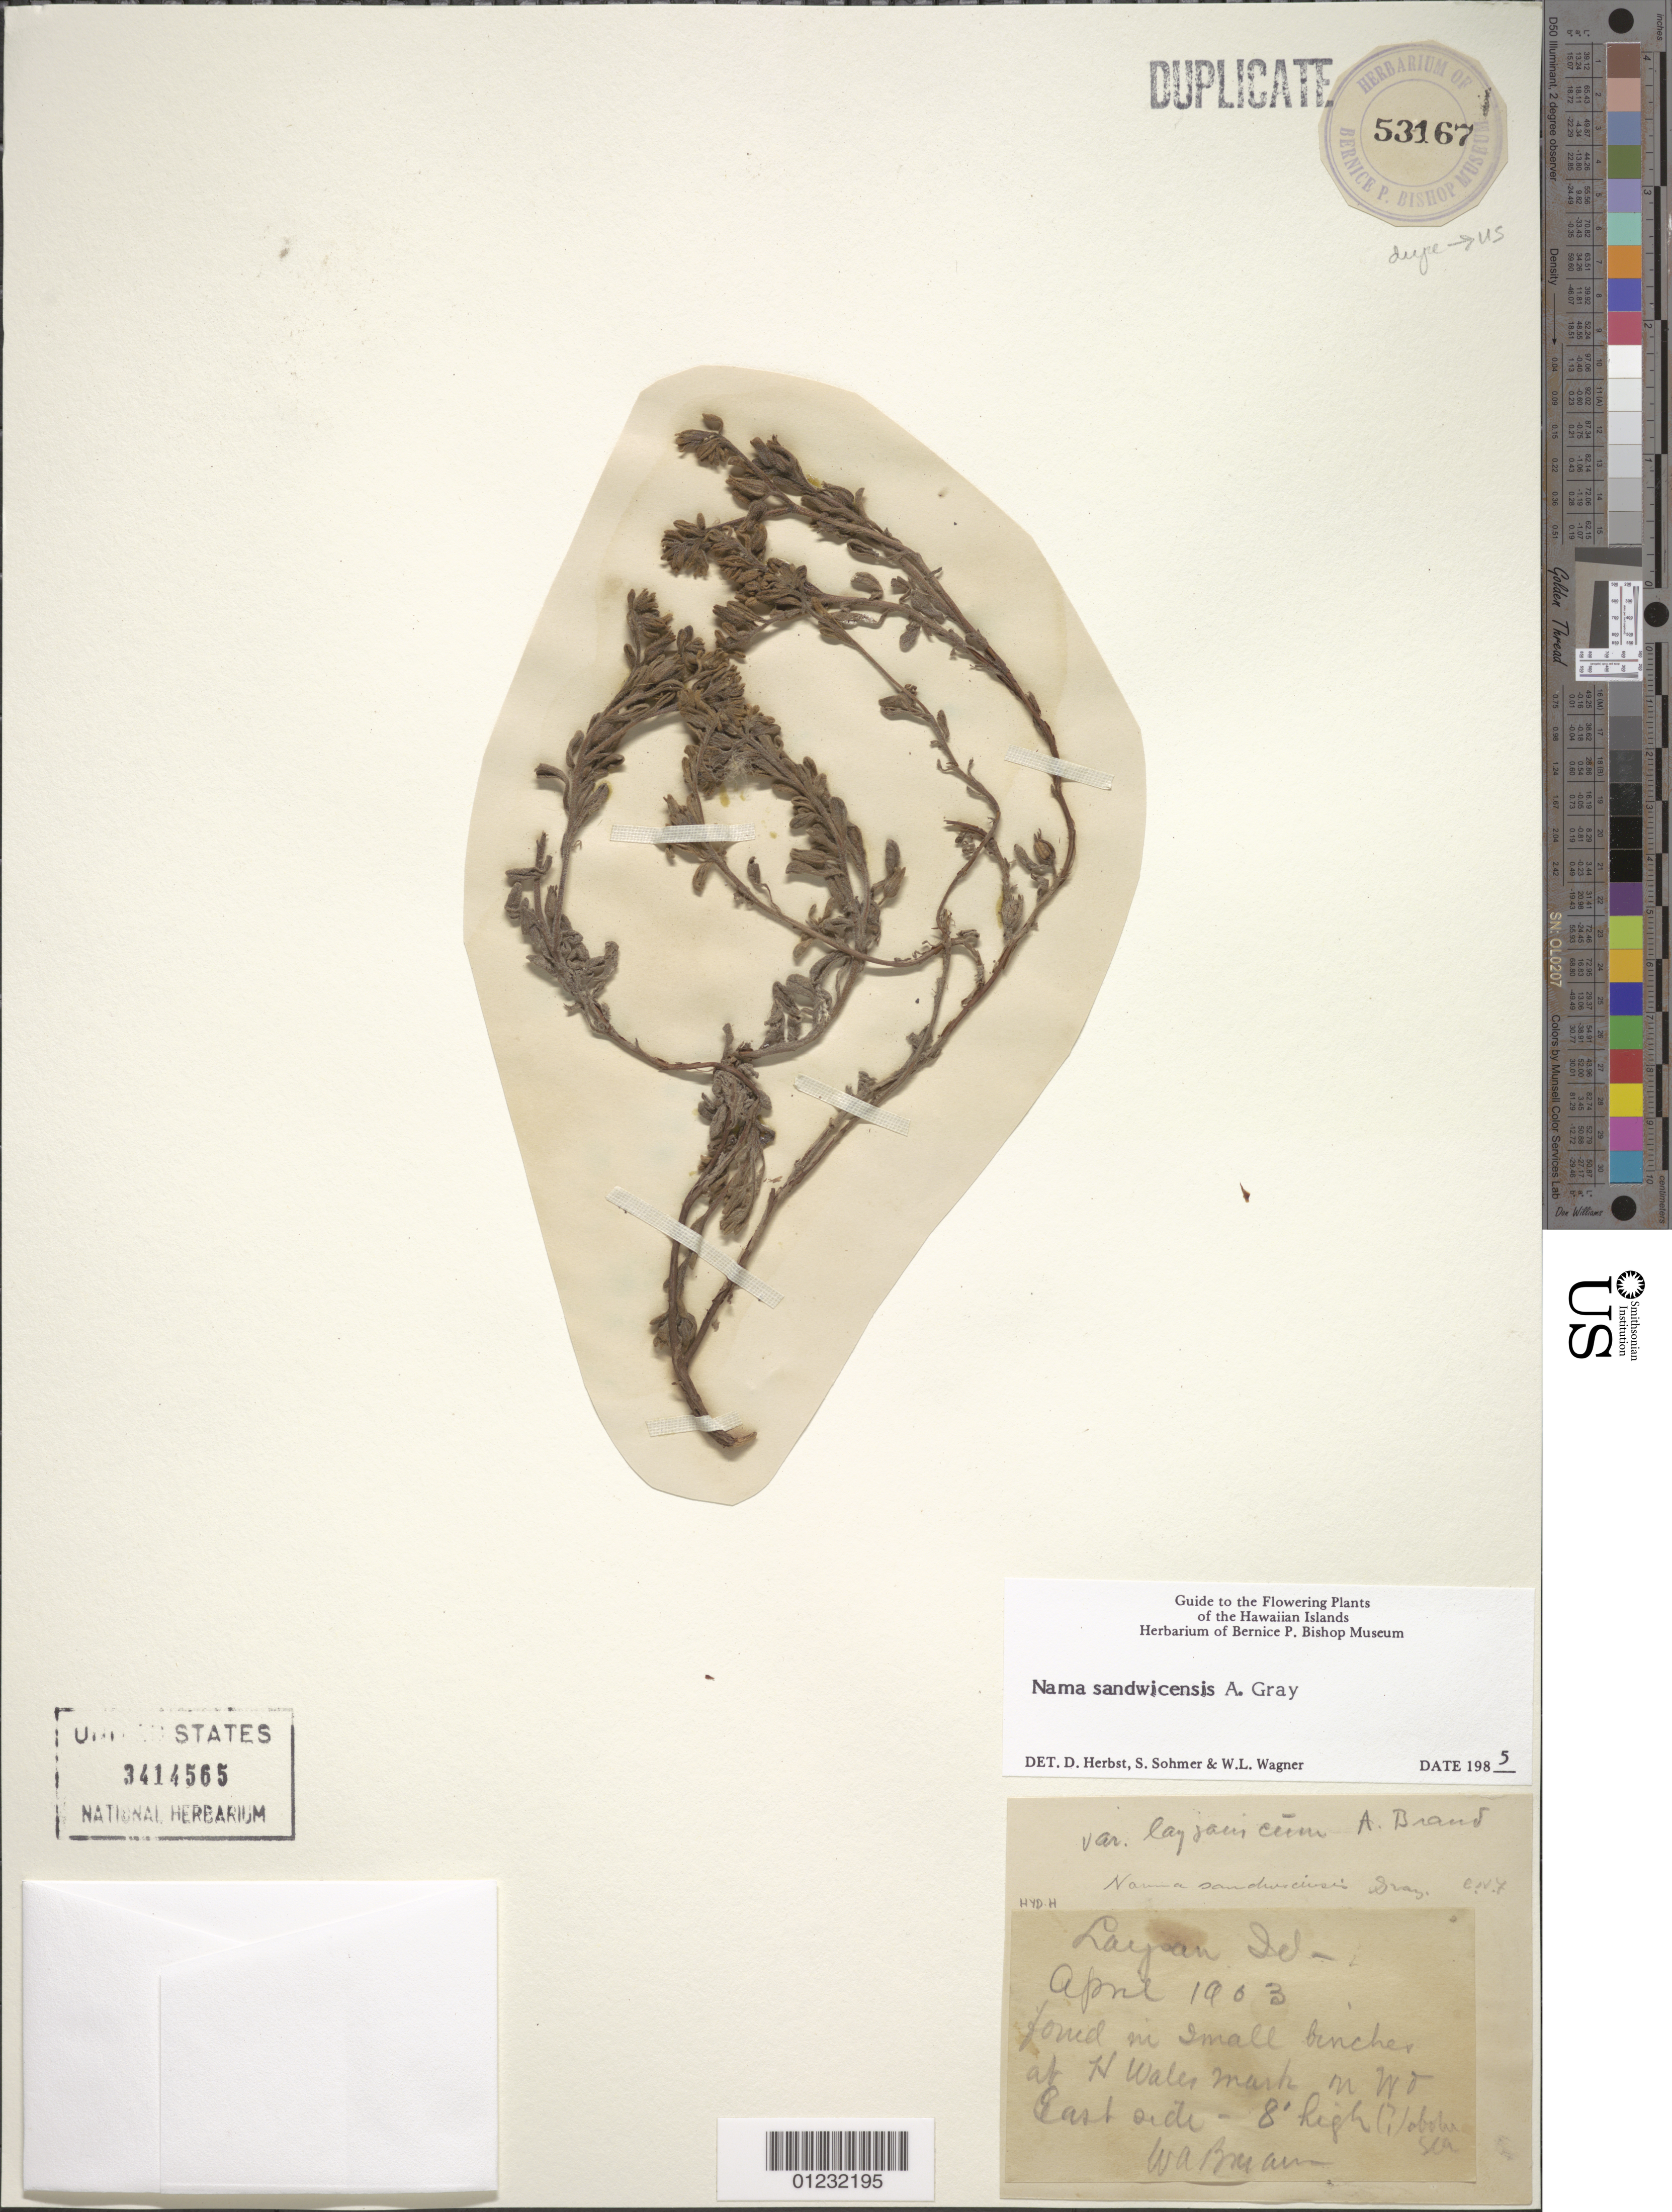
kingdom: Plantae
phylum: Tracheophyta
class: Magnoliopsida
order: Boraginales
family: Namaceae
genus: Nama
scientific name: Nama sandwicensis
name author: A. Gray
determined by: Herbst, D. R.; Sohmer, S. H.; Wagner, W. L.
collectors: W. Bryan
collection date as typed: Apr 1903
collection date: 1903-04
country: United States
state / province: Hawaii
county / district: Honolulu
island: Laysan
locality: At H Wales.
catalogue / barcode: US 3414565